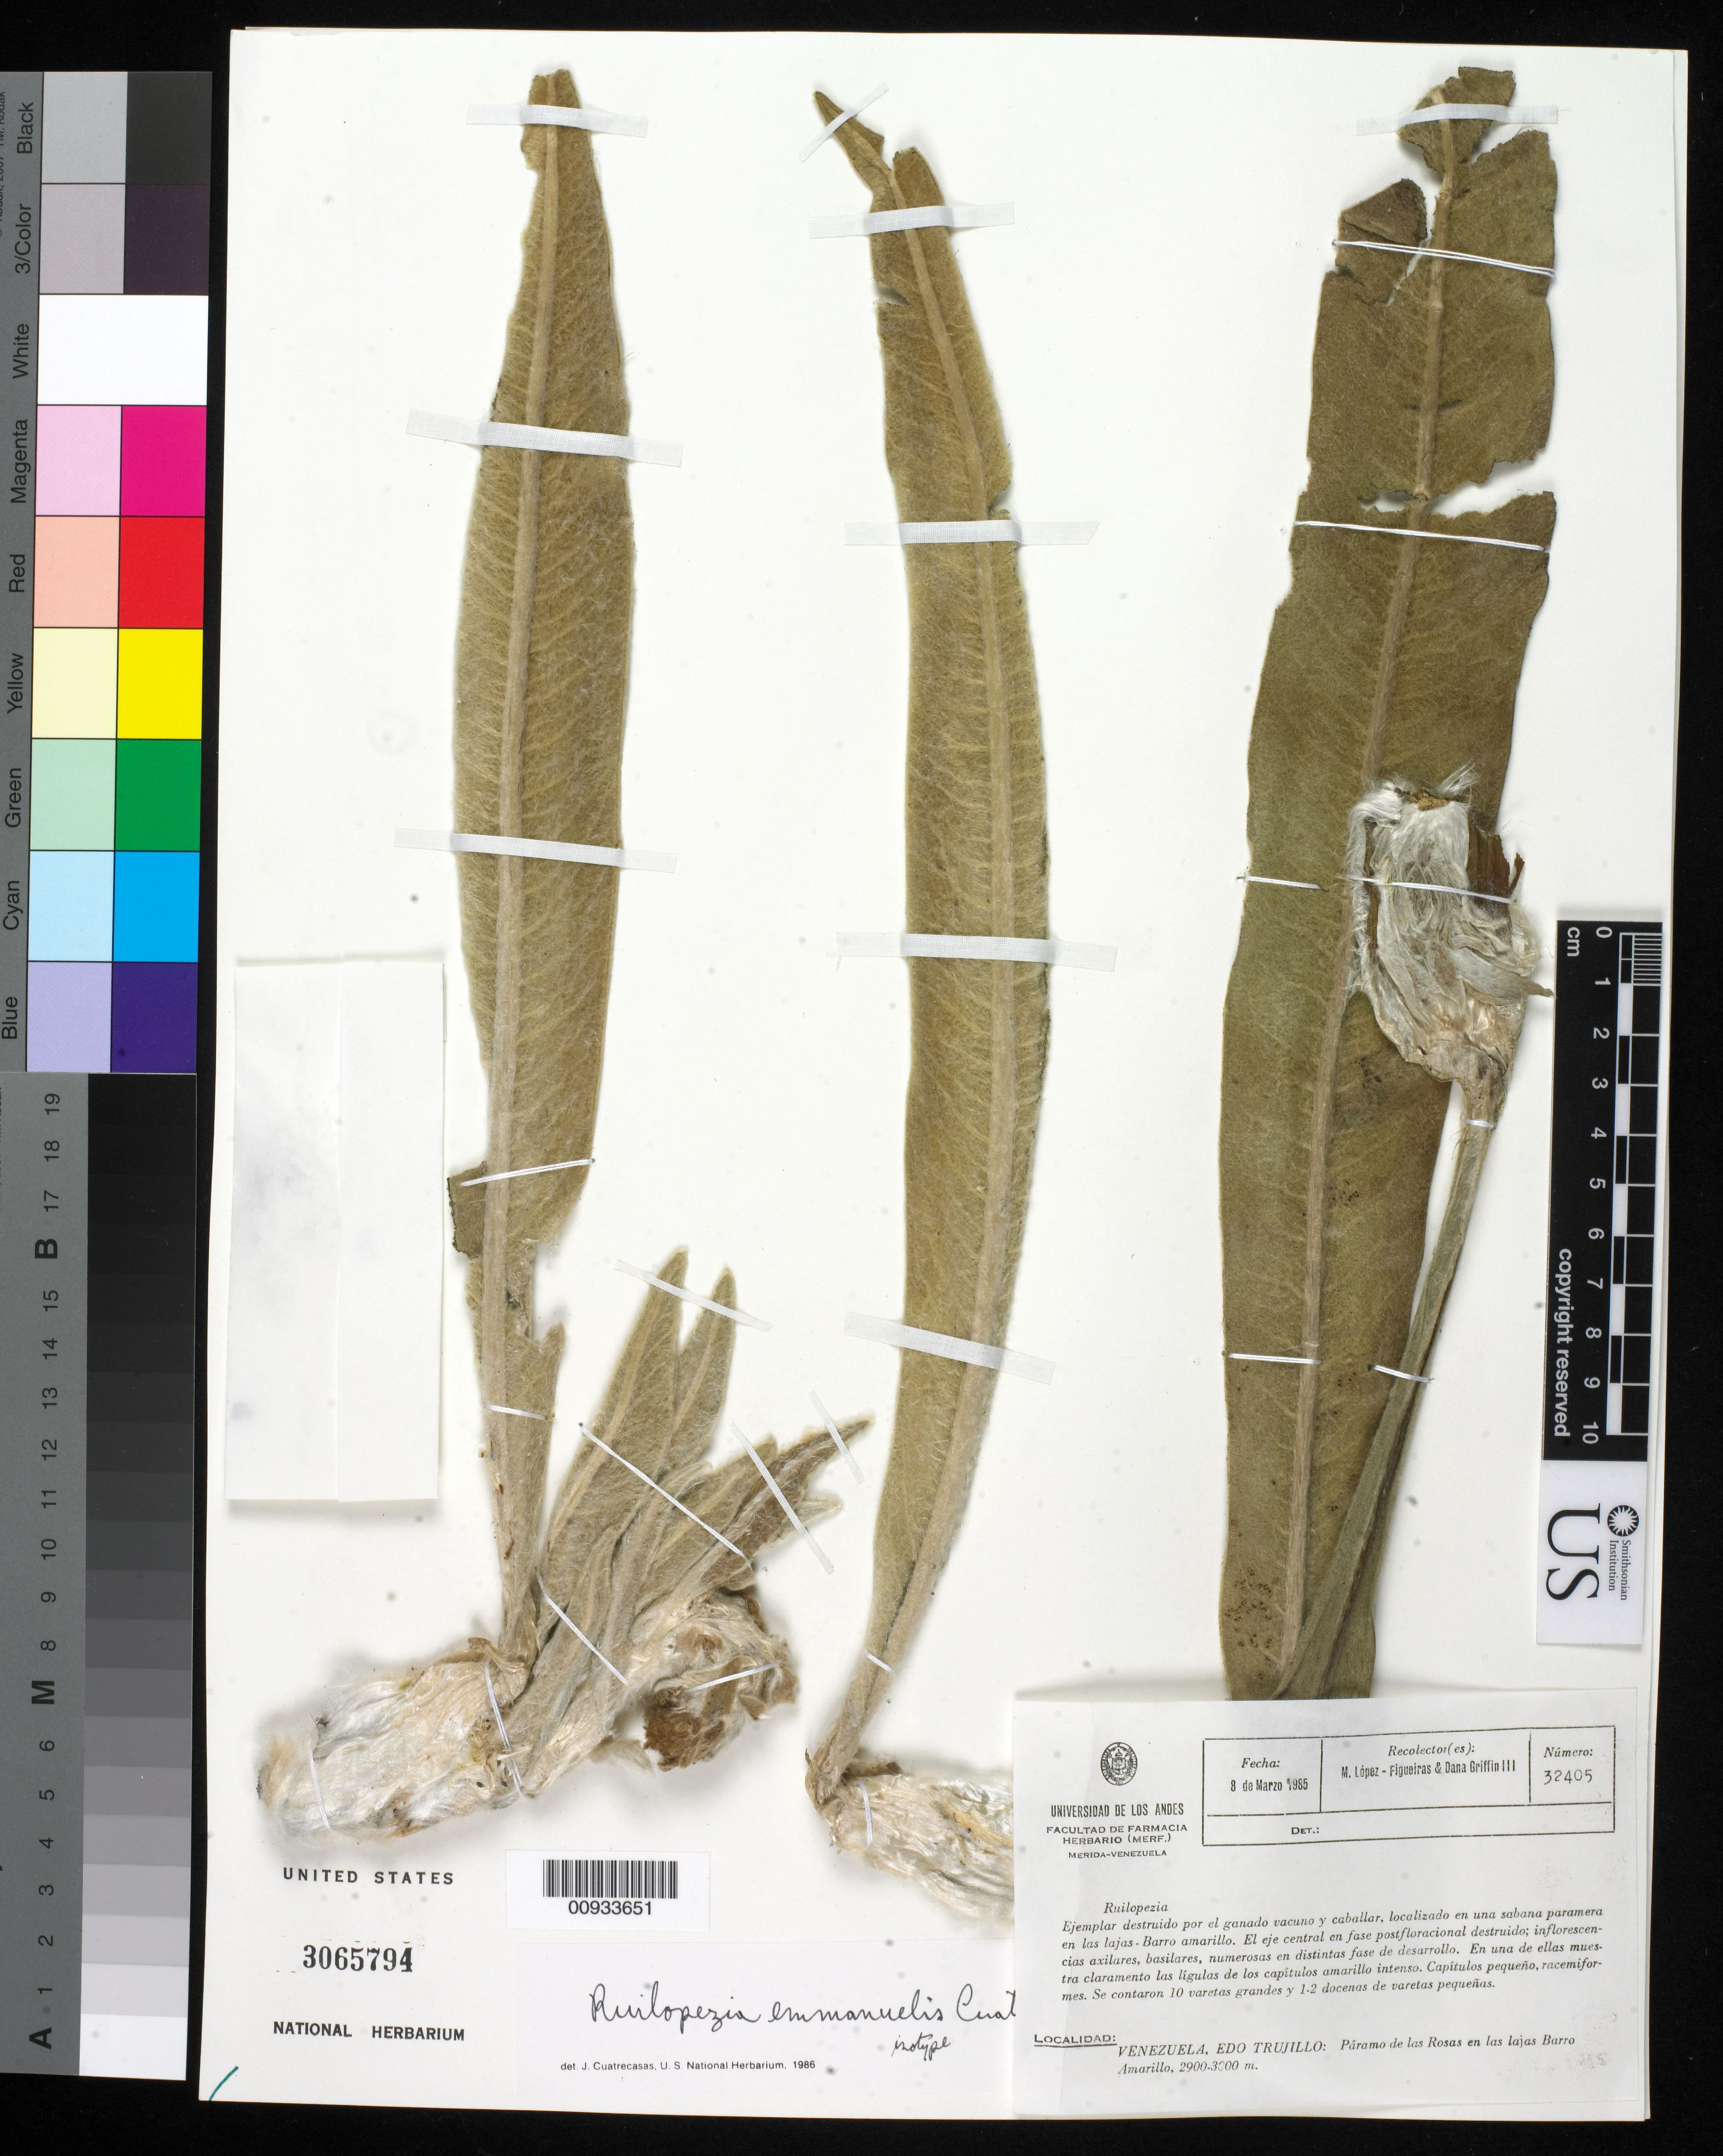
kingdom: Plantae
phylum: Tracheophyta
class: Magnoliopsida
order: Asterales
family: Asteraceae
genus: Ruilopezia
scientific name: Ruilopezia emmanuelis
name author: Cuatrec.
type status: Isotype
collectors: M. López Figueiras & D. Griffin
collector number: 32405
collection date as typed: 08 Mar 1985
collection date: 1985-03-08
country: Venezuela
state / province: Trujillo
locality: Páramo de las Rosas, between Las Lajas and Barro Amarillo.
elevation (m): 2900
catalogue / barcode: US 3065794